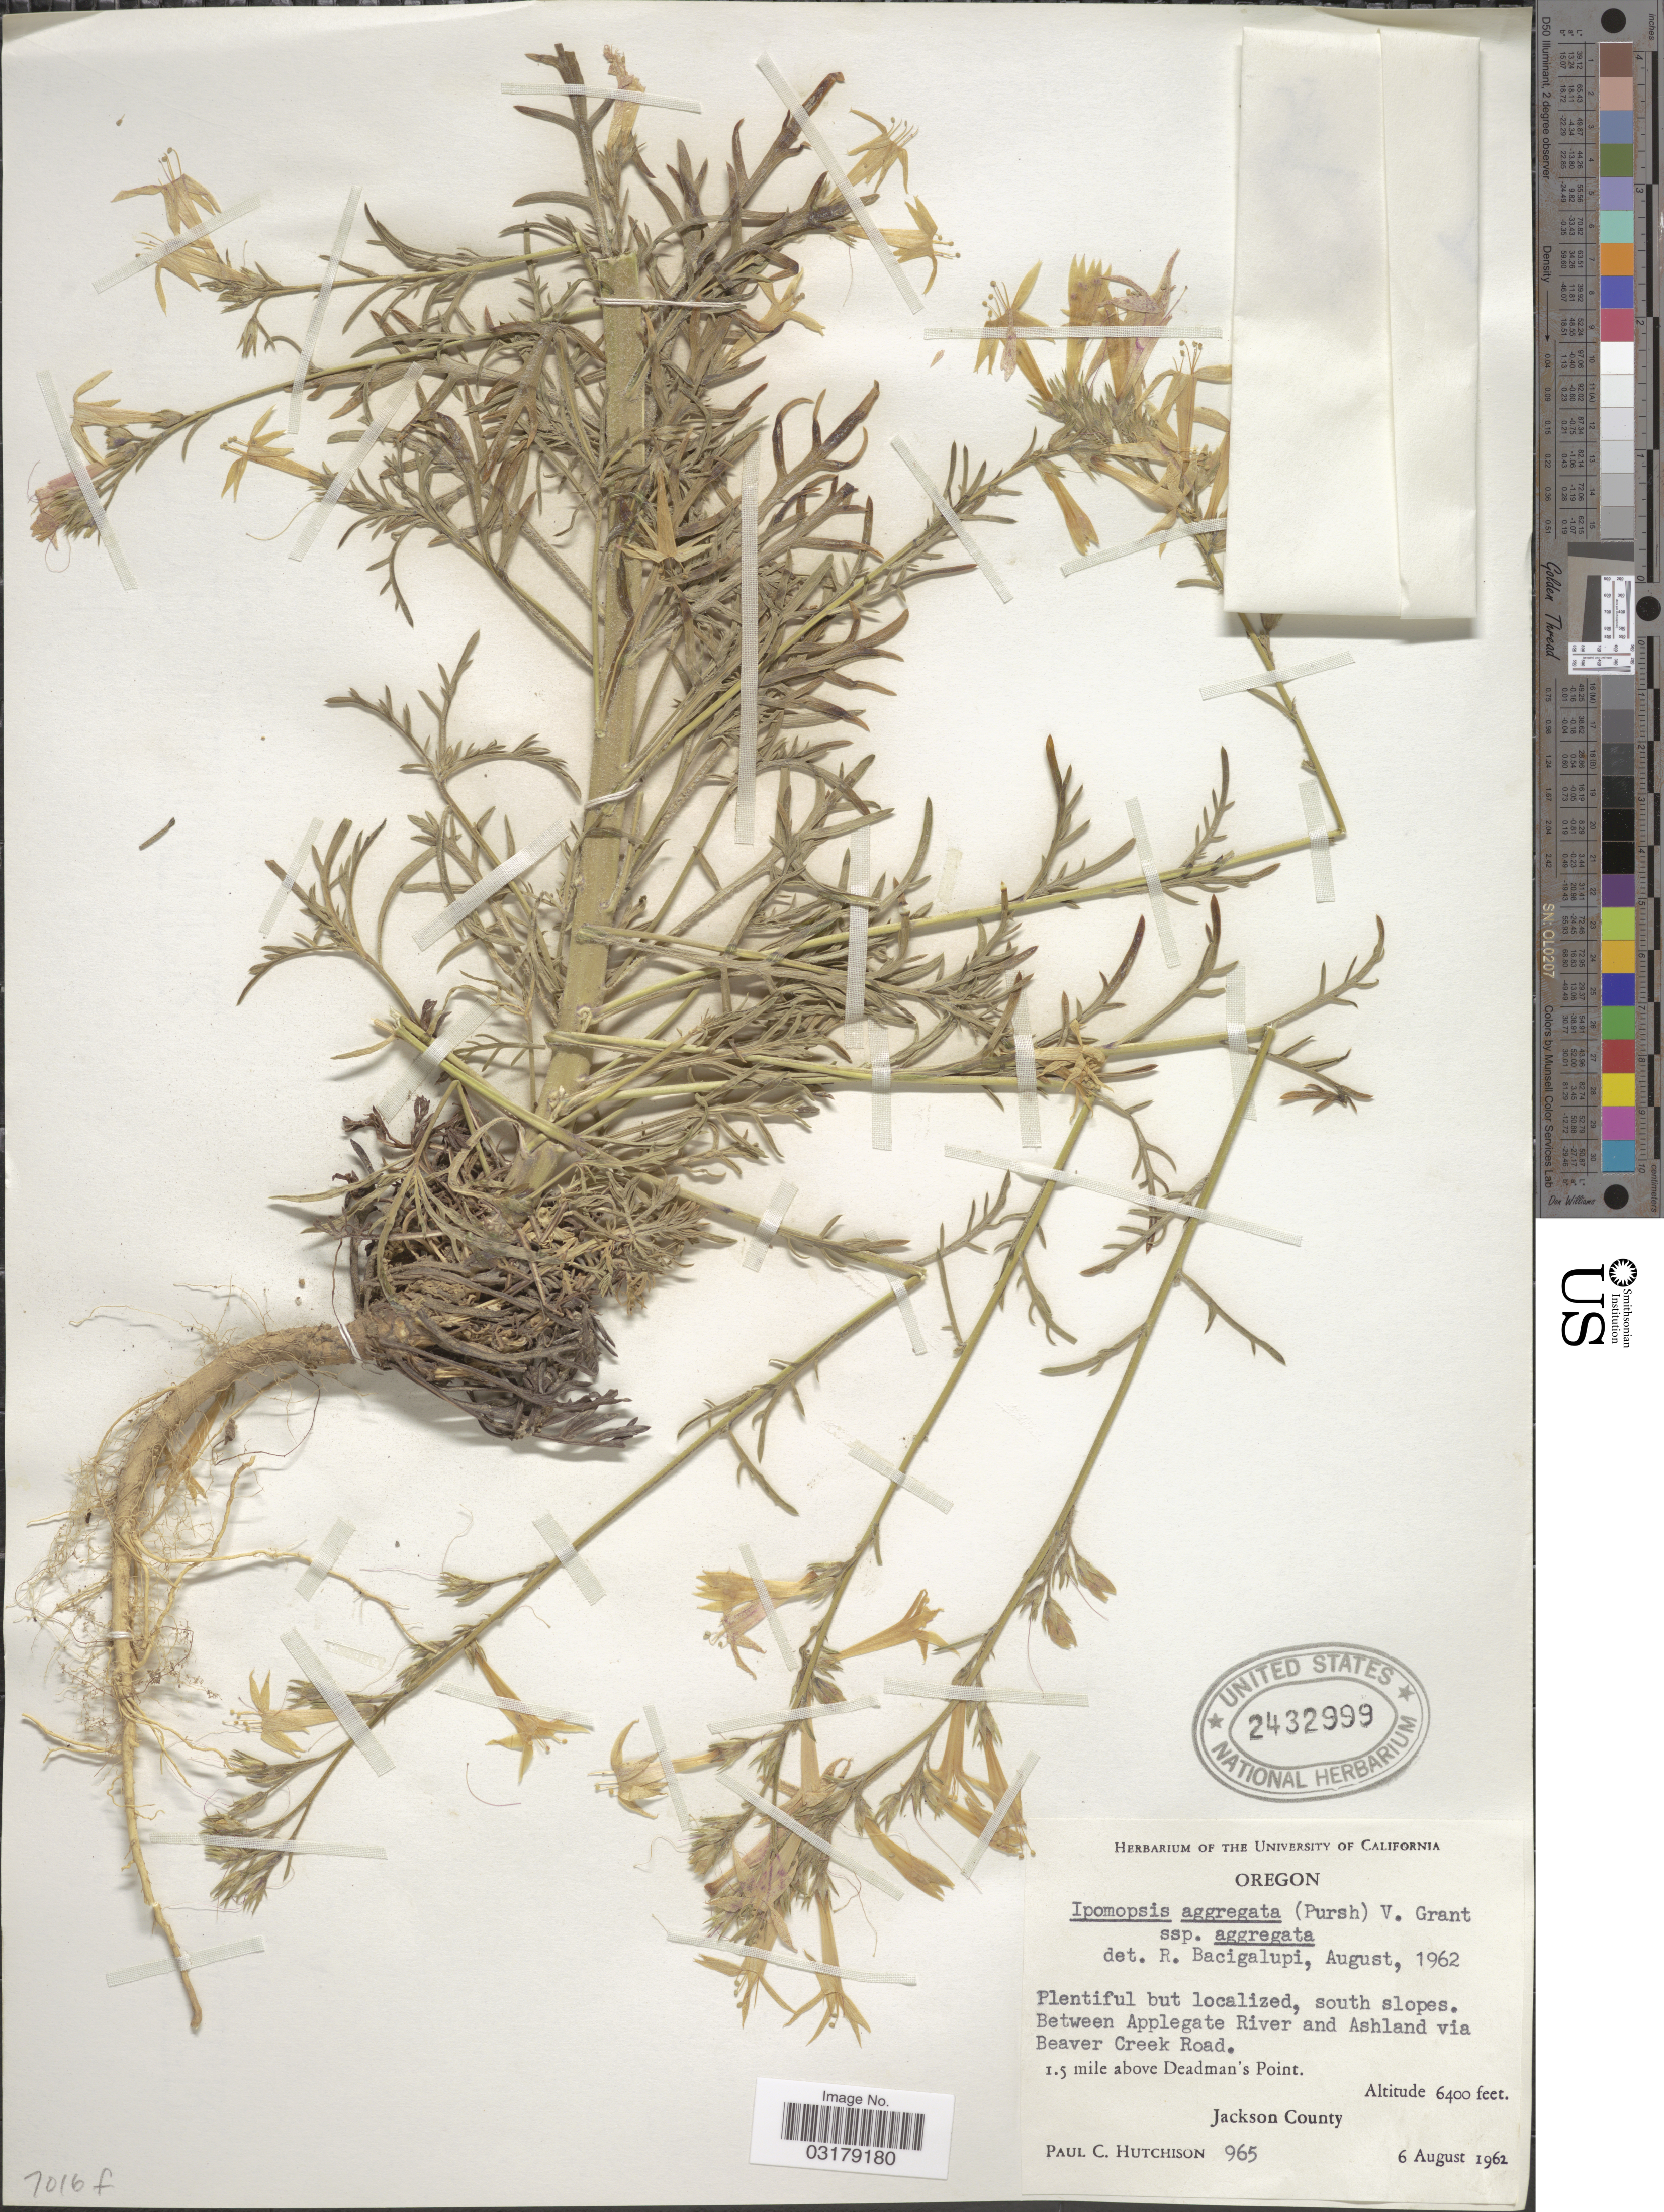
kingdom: Plantae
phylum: Tracheophyta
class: Magnoliopsida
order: Ericales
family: Polemoniaceae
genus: Ipomopsis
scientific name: Ipomopsis aggregata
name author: (Pursh) V.E. Grant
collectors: P. C. Hutchison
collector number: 965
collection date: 1962-08-06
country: United States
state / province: Oregon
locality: South slopes. Between Applegate River and Ashland via Beaver Creek Road. 1.5 mile above Deadman's Point. Jackson County.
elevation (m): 1951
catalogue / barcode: US 2432999